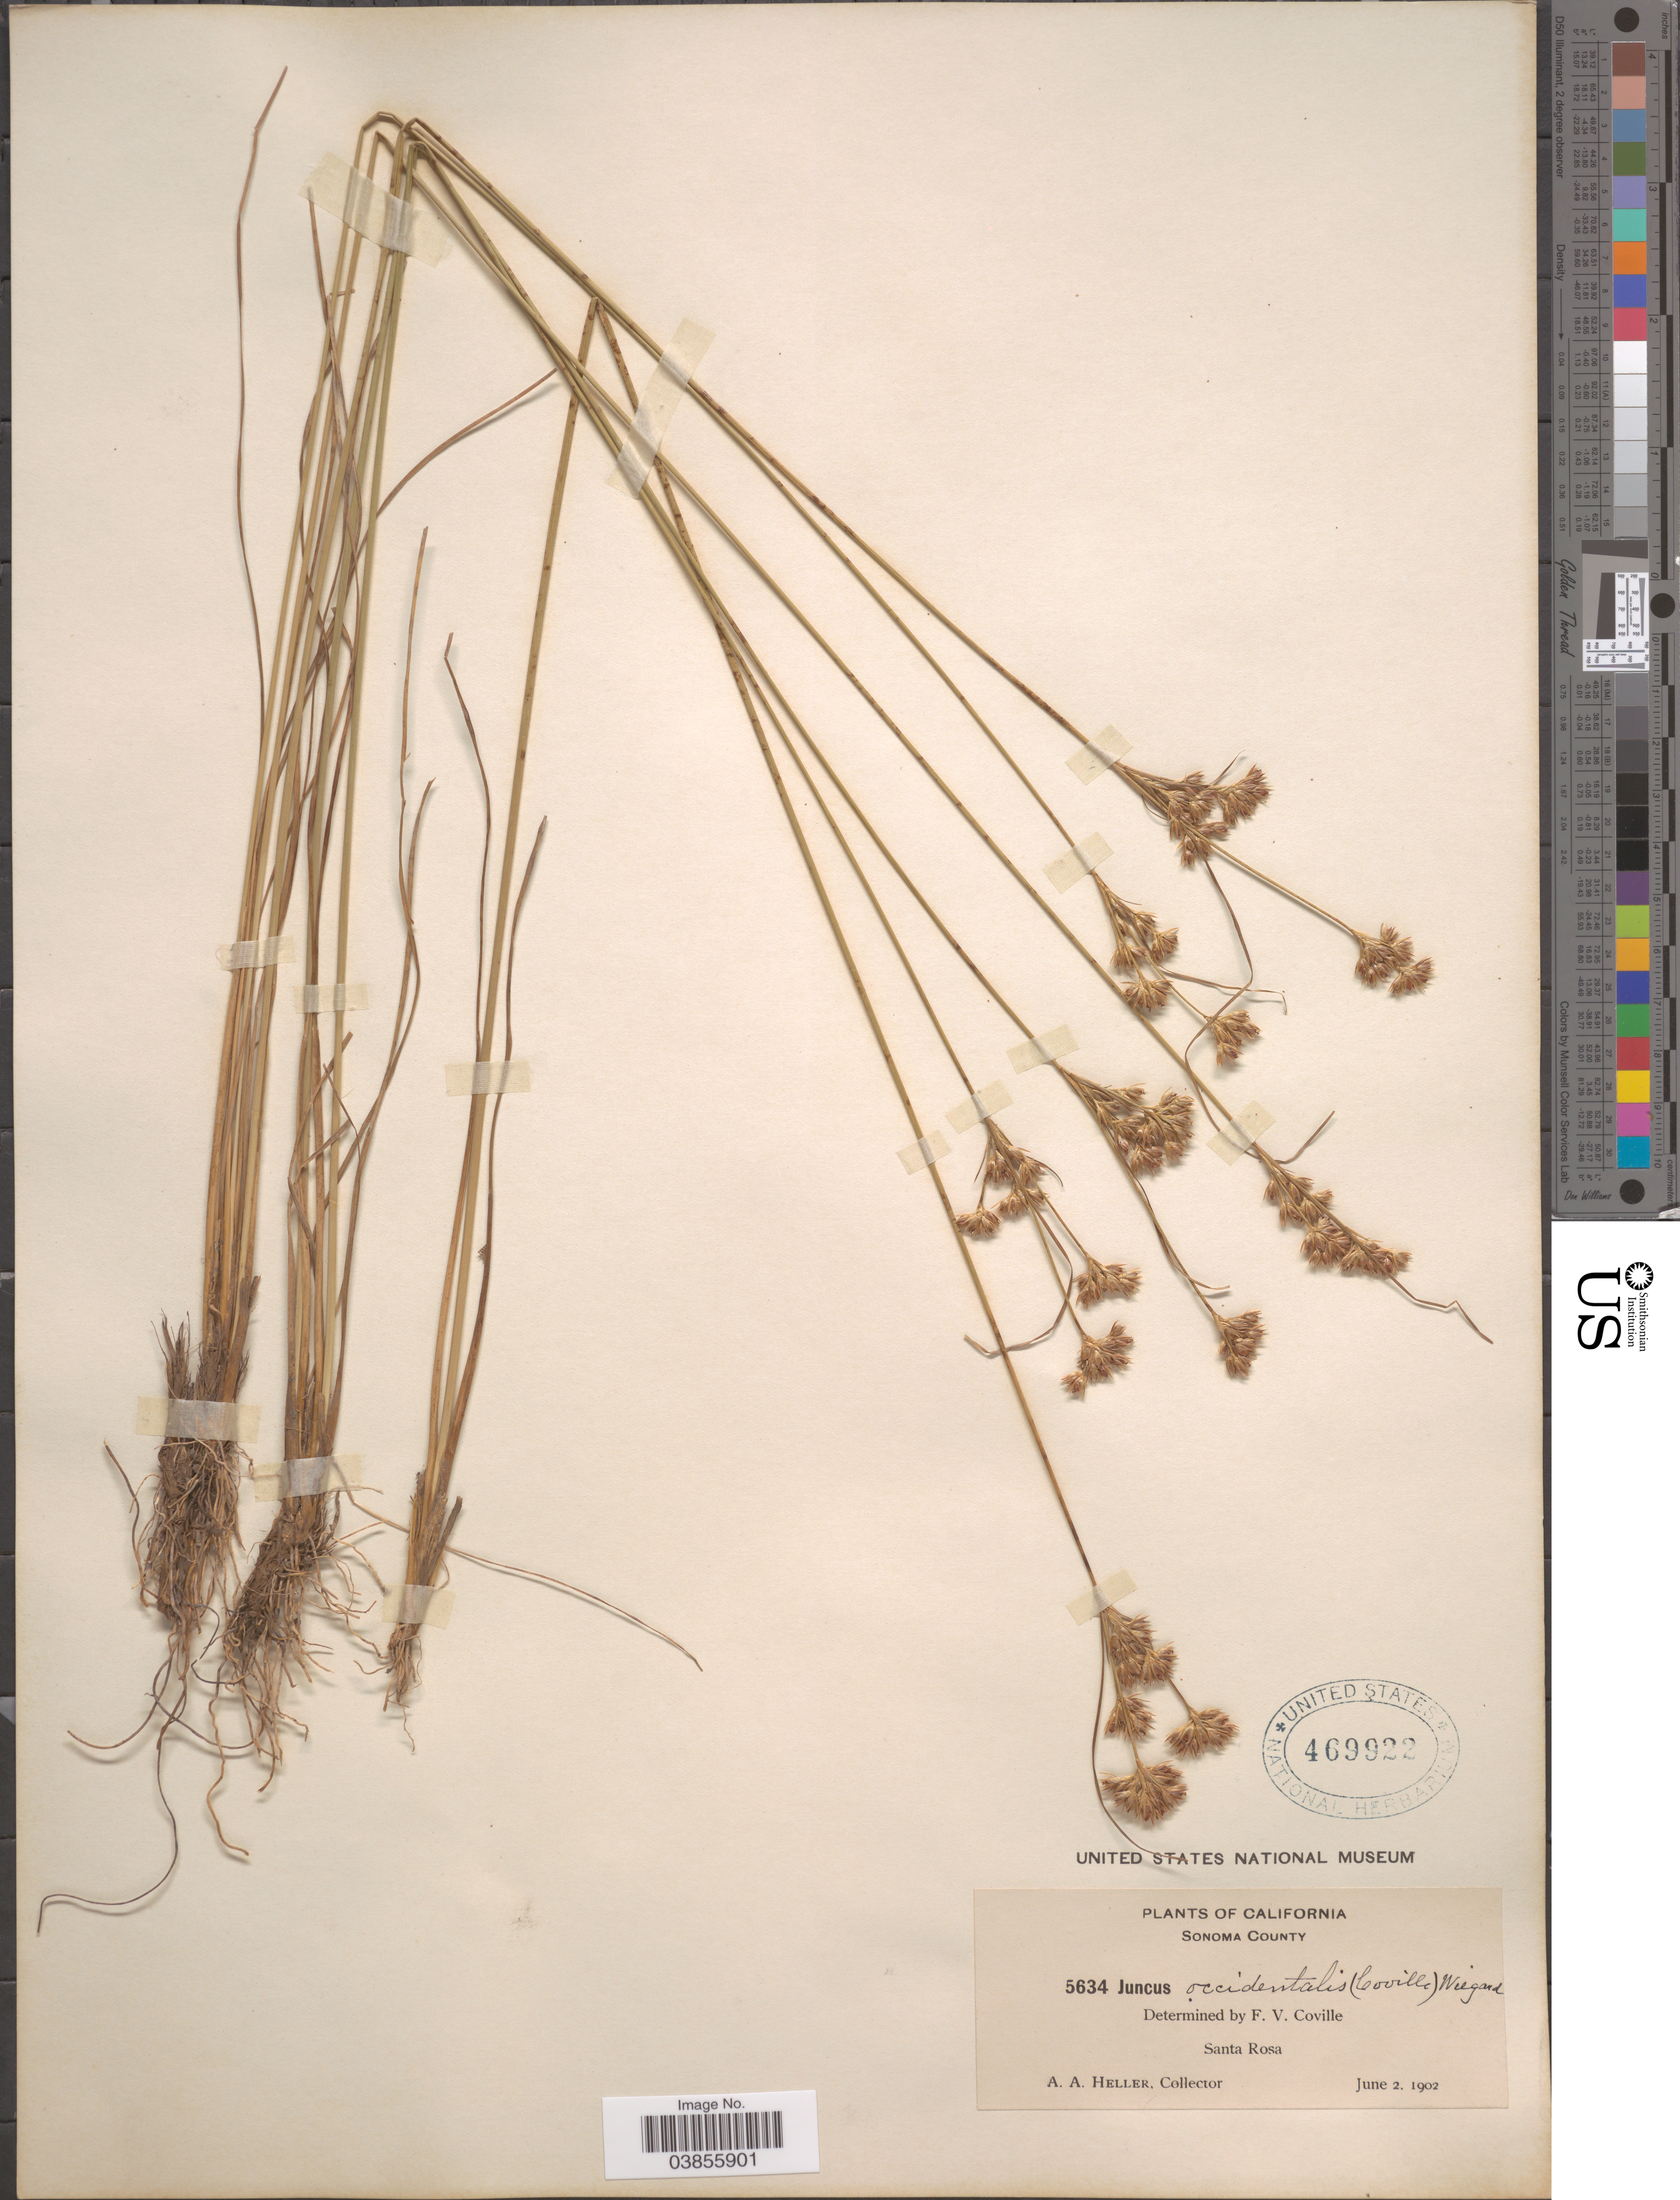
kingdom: Plantae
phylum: Tracheophyta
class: Liliopsida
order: Poales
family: Juncaceae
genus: Juncus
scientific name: Juncus occidentalis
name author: (Coville) Wiegand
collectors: A. A. Heller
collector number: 5634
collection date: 1902-06-02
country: United States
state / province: California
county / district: Sonoma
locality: Sonoma County. Santa Rosa.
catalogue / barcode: US 469922